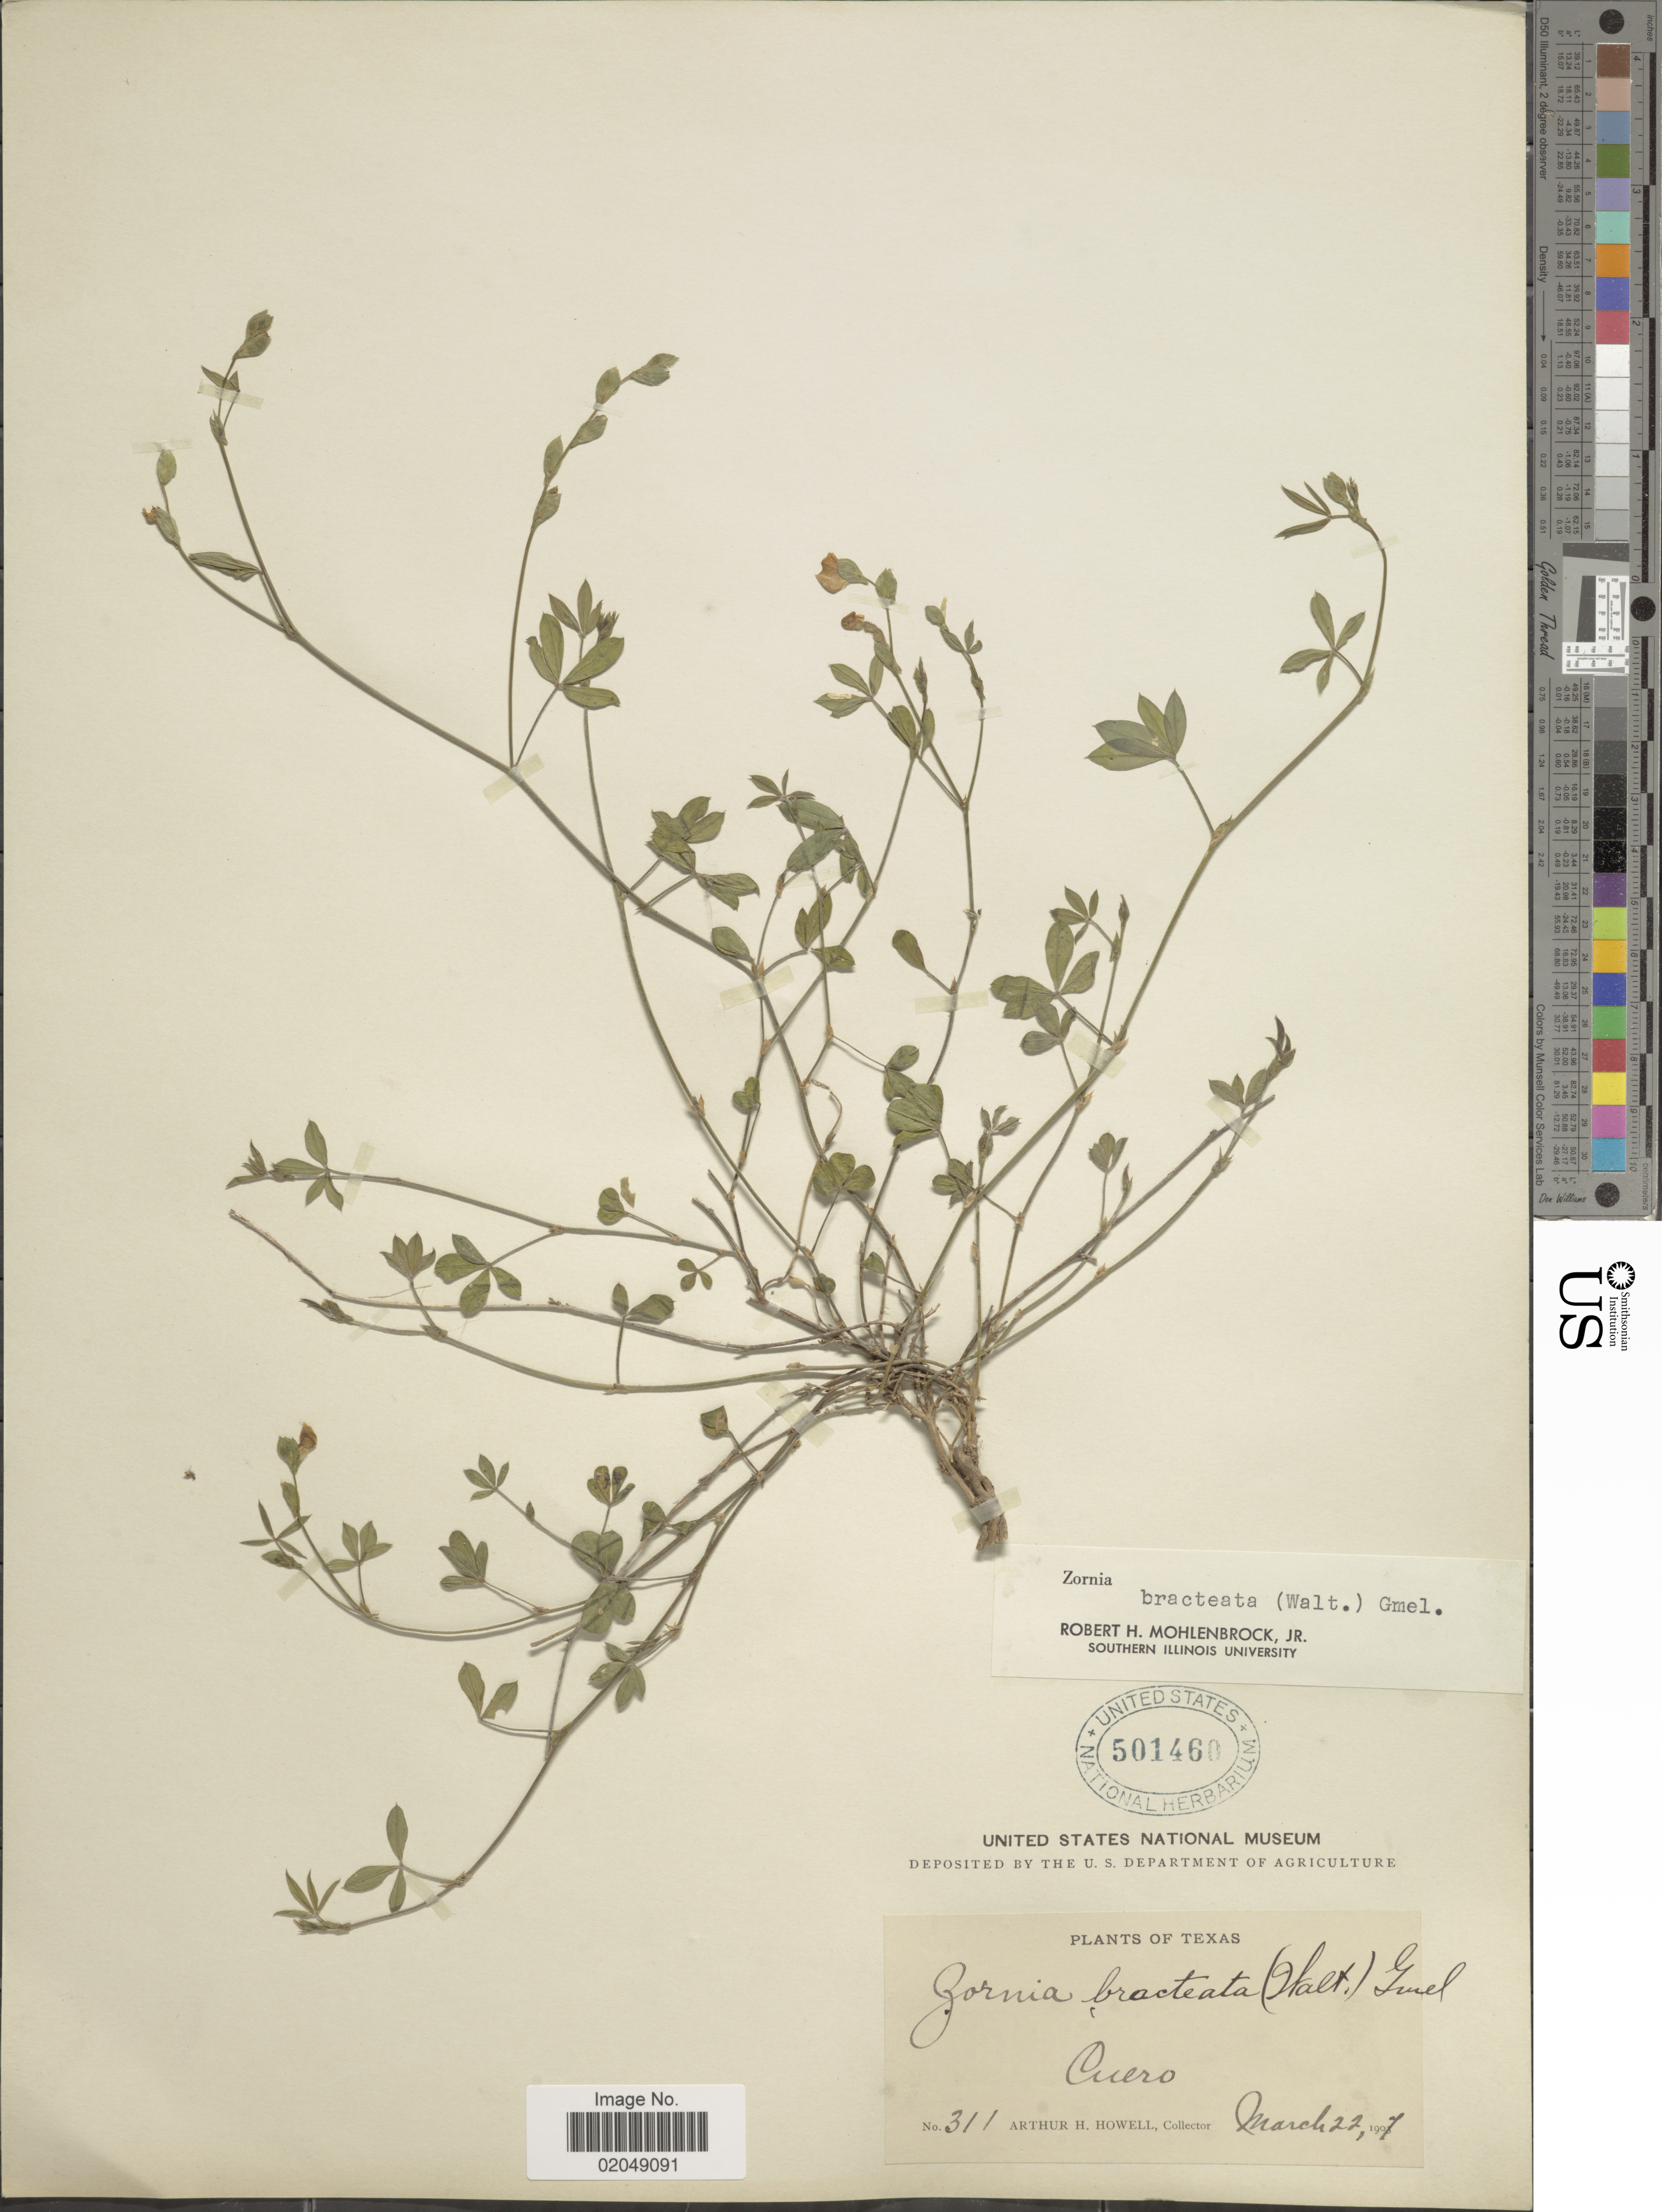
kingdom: Plantae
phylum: Tracheophyta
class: Magnoliopsida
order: Fabales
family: Fabaceae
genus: Zornia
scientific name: Zornia bracteata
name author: J.F. Gmel.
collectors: A. H. Howell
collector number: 311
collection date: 1907-03-22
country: United States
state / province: Texas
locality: Cuero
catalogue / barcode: US 501460